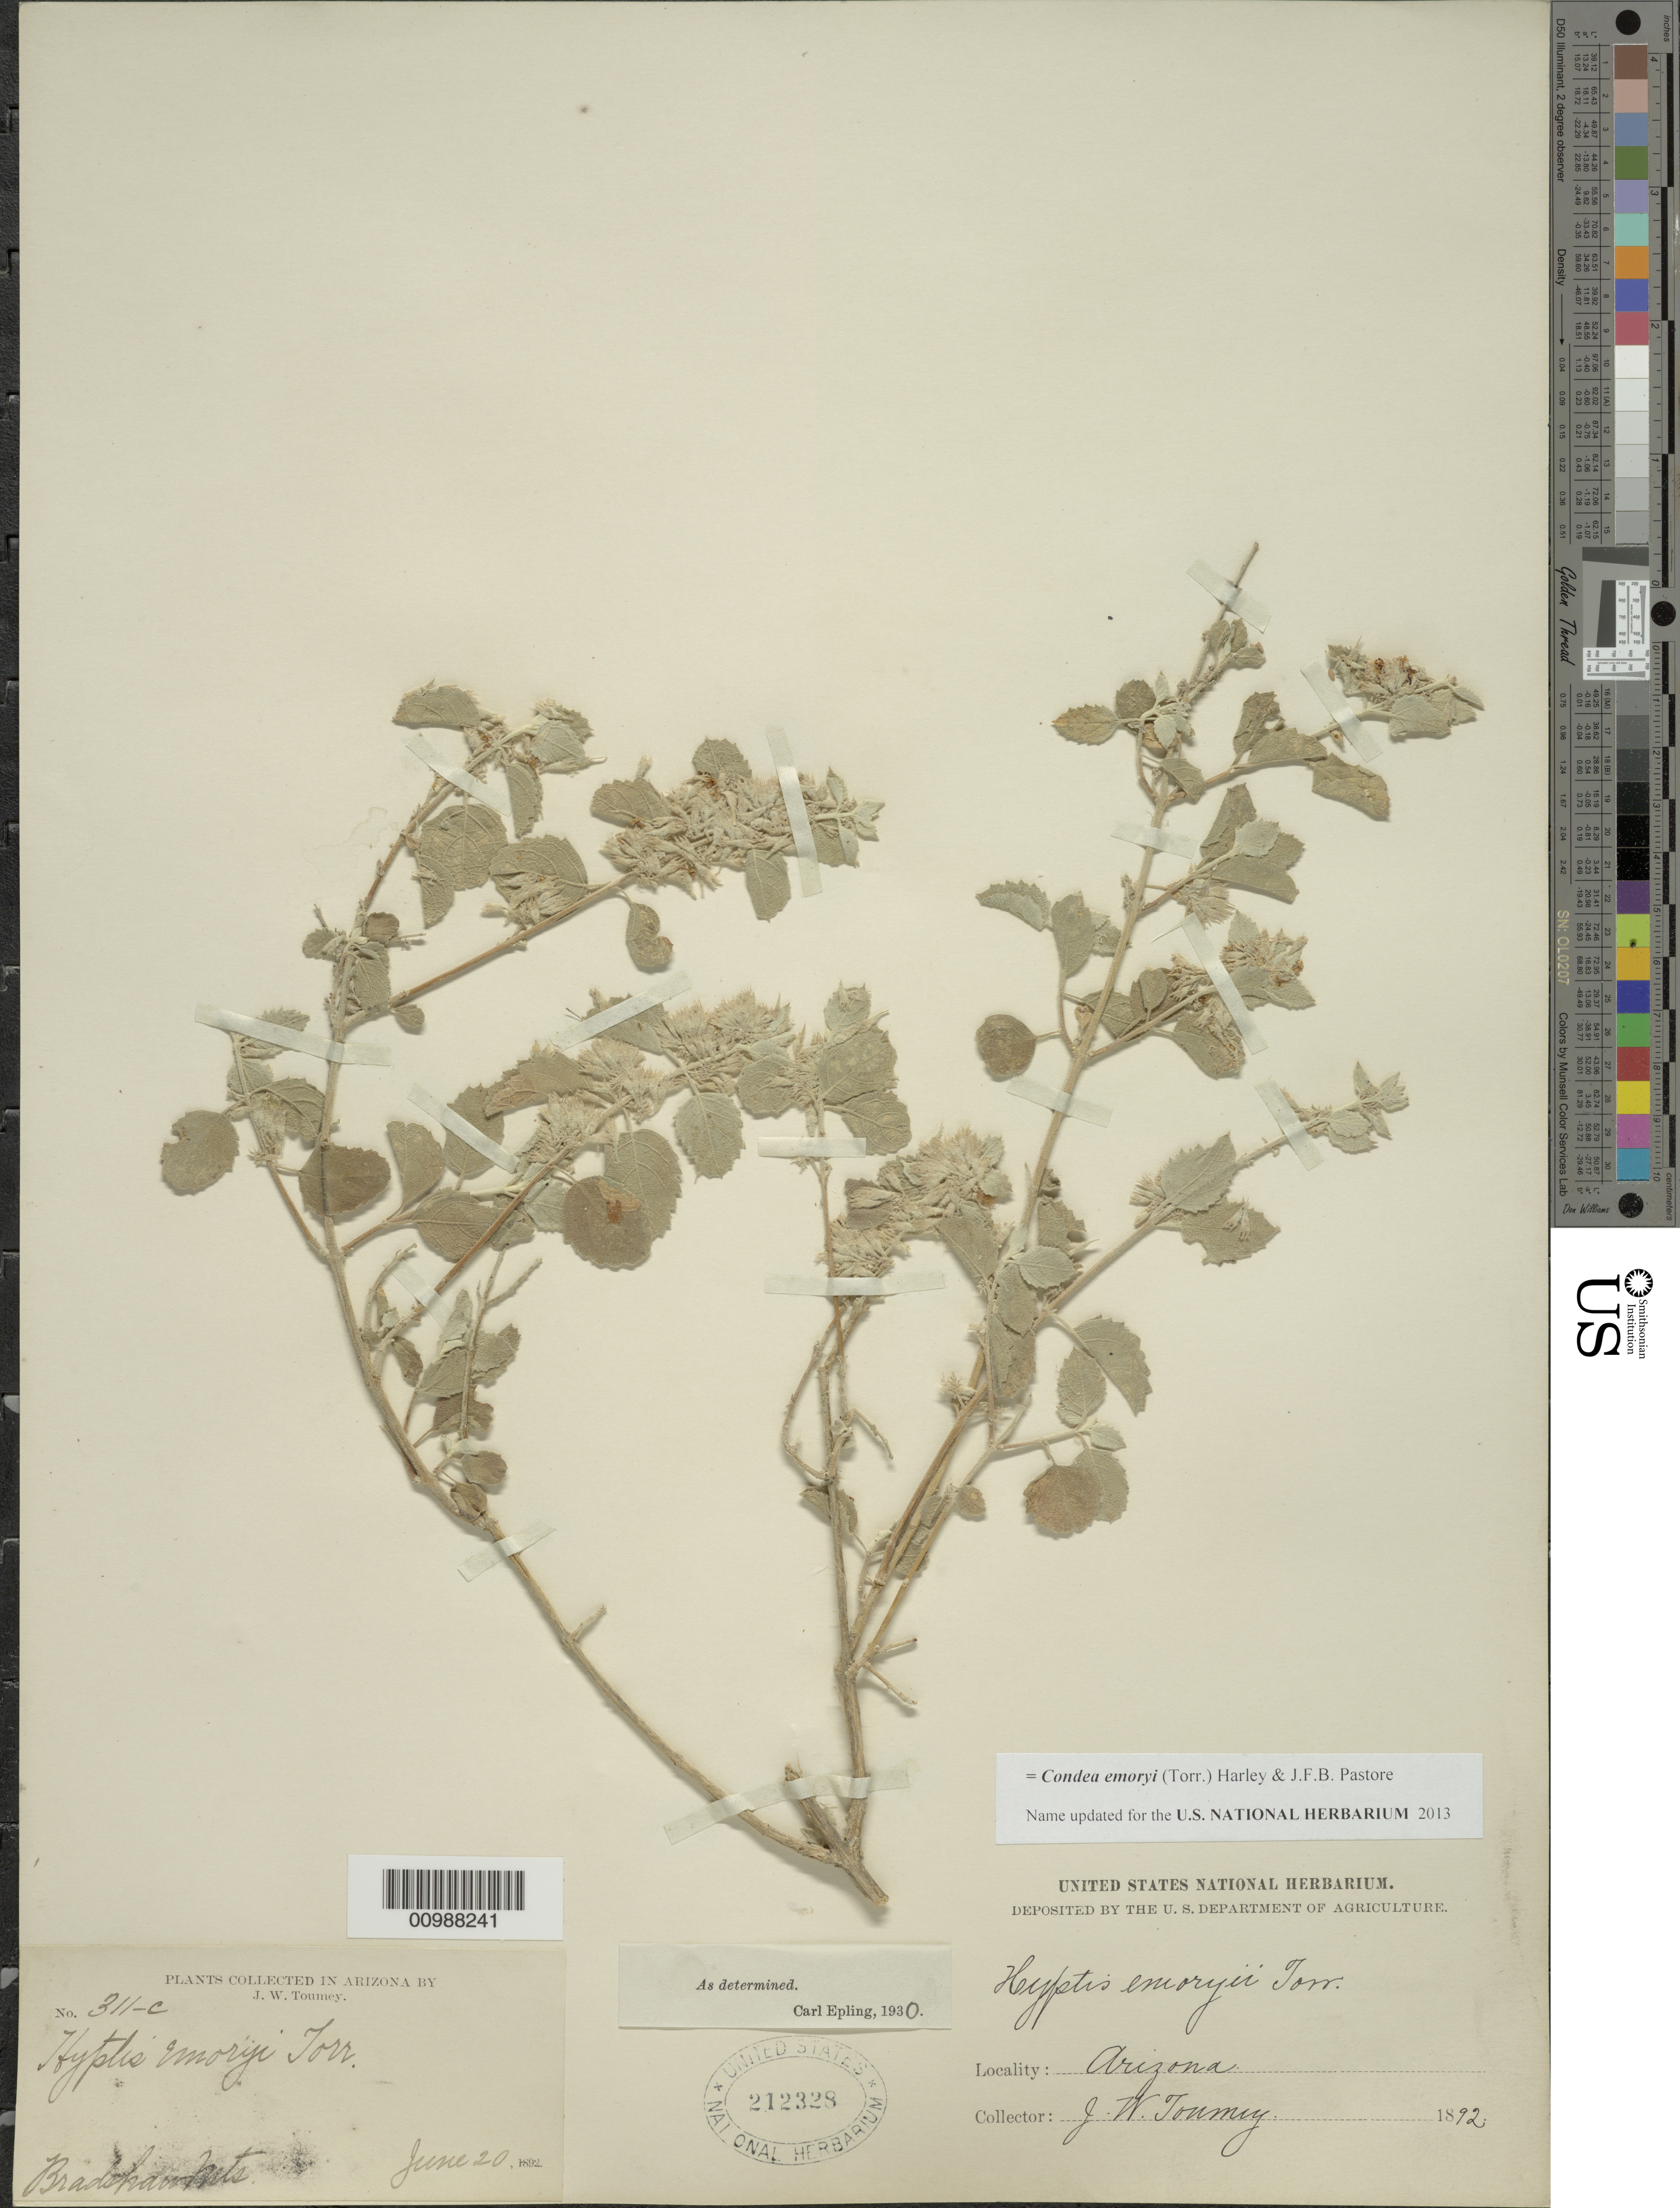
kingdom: Plantae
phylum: Tracheophyta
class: Magnoliopsida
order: Lamiales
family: Lamiaceae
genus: Condea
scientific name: Condea emoryi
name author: (Torr.) Harley & J.F.B. Pastore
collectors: J. W. Toumey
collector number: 311C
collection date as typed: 20 Jun 1892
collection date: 1892-06-20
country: United States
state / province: Arizona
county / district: Yavapai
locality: Bradshaw Mountains.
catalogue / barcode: US 213328